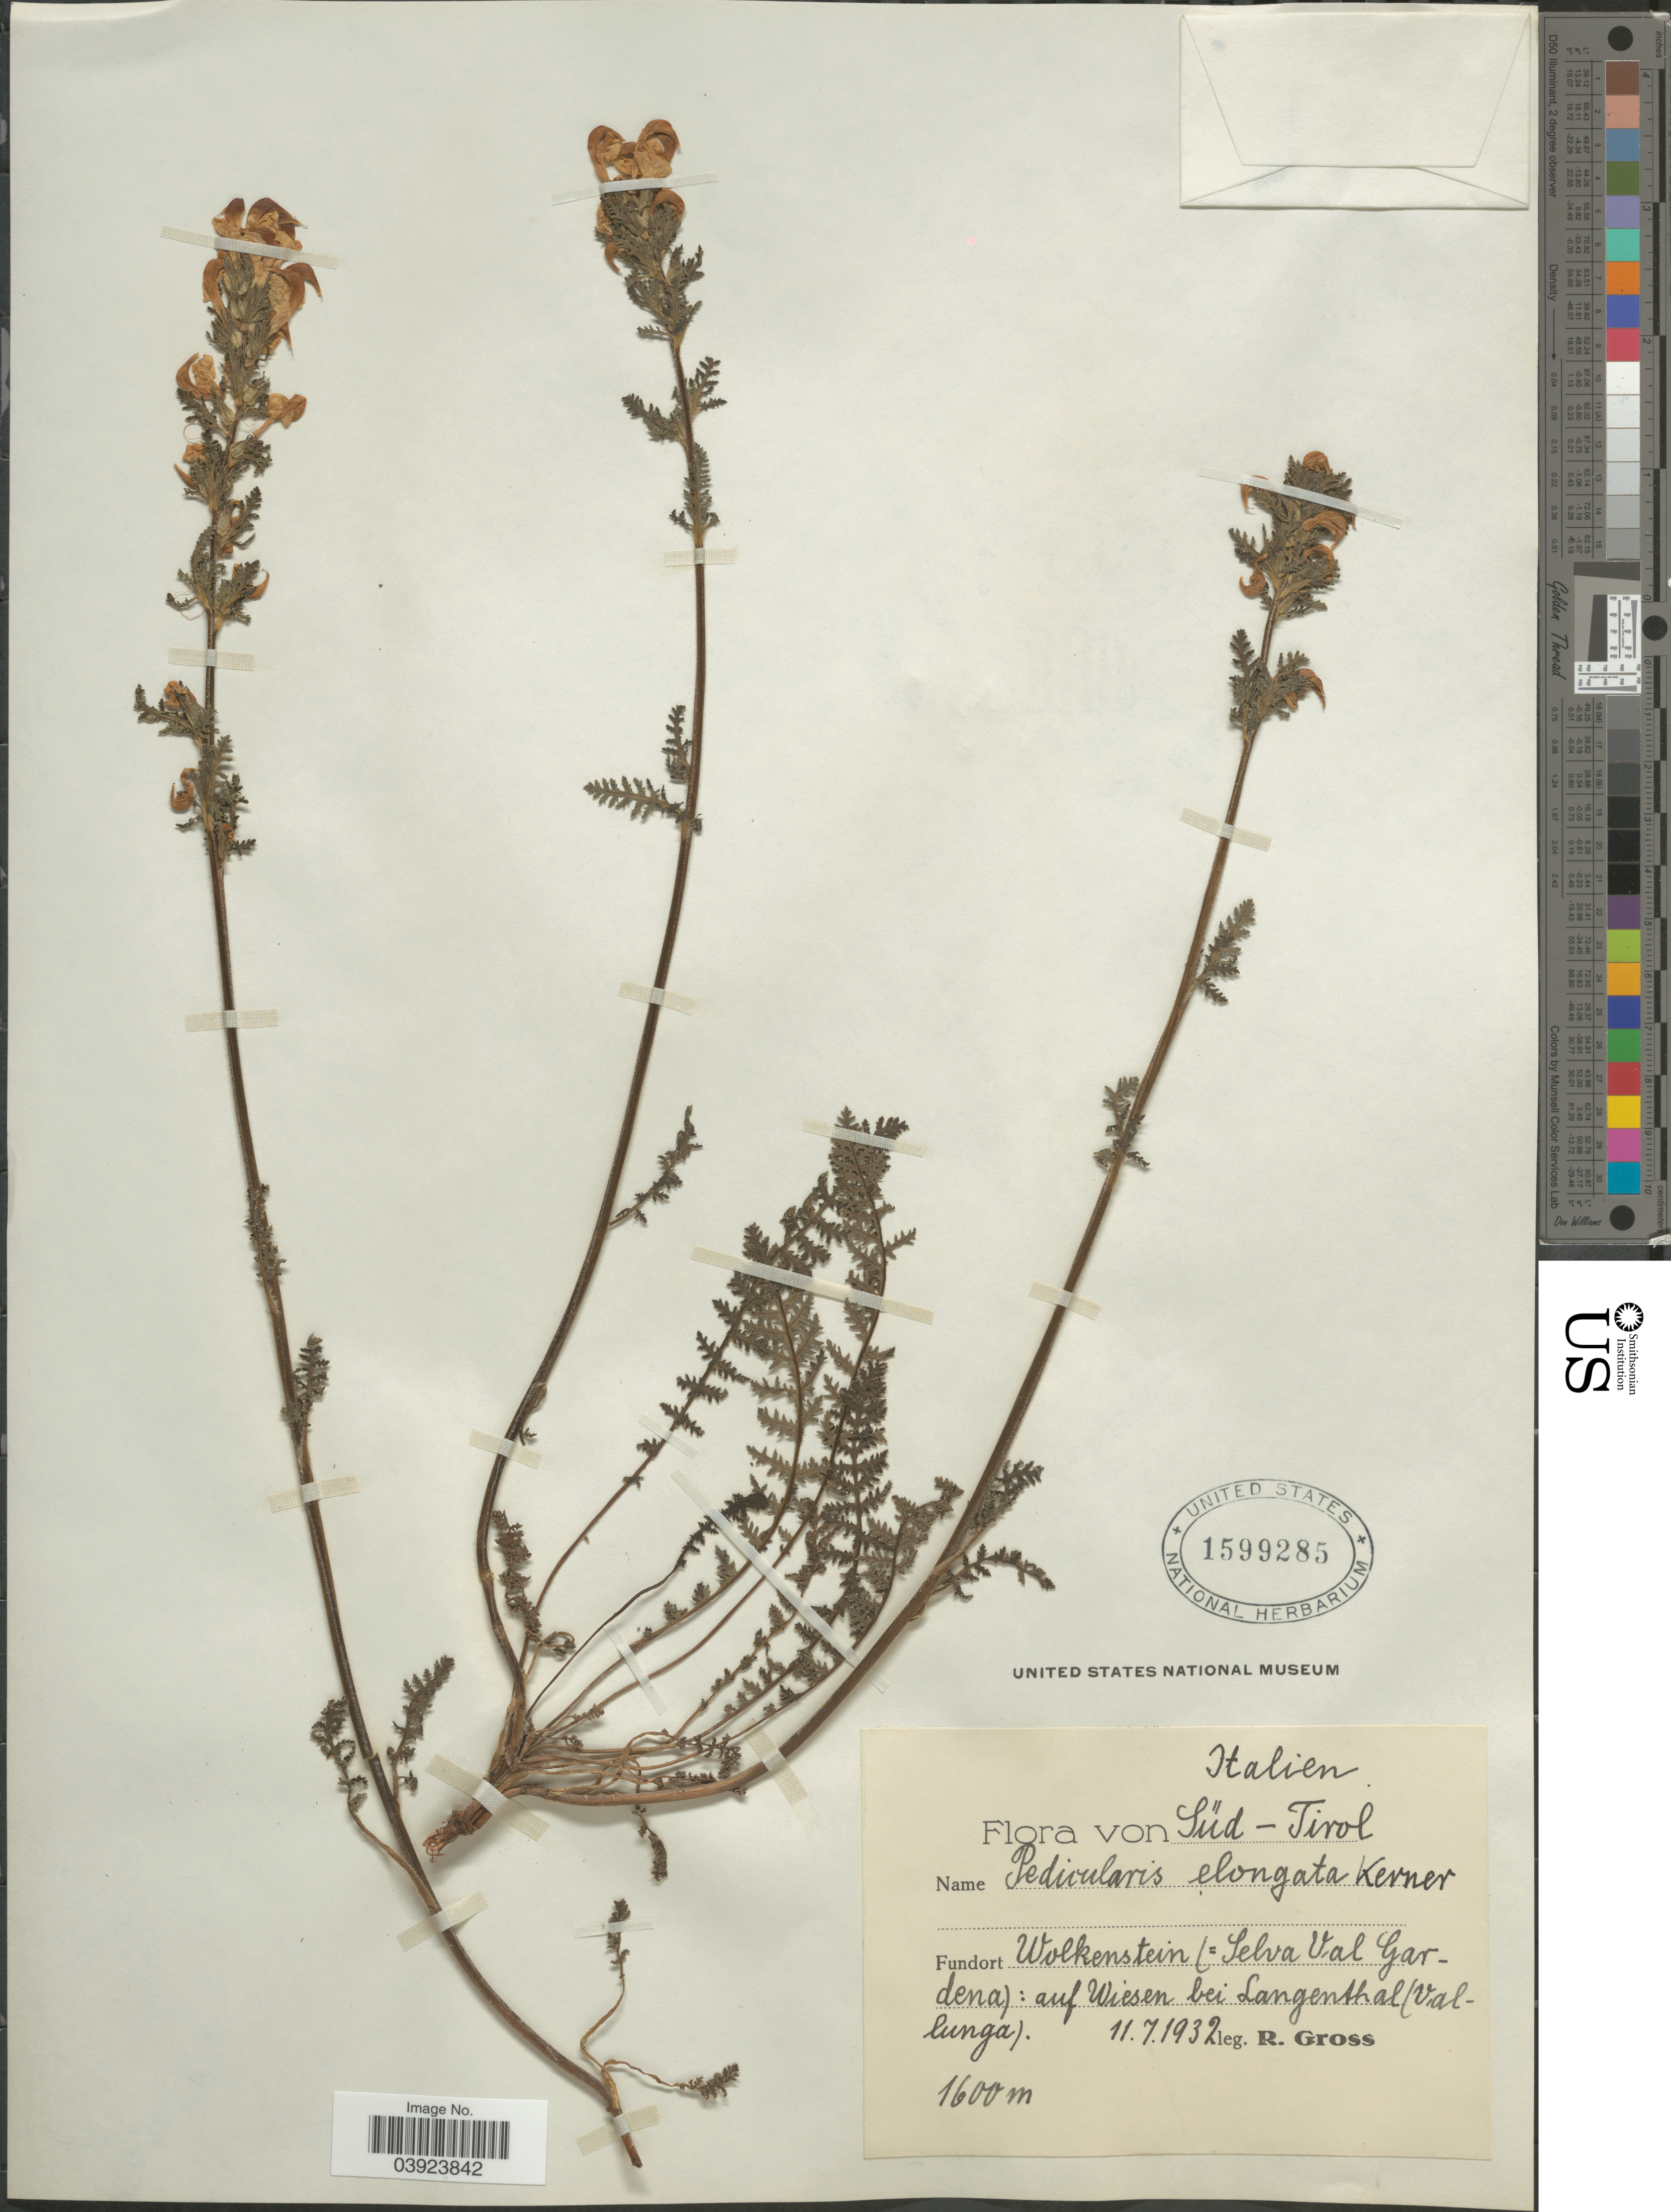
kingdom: Plantae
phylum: Tracheophyta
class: Magnoliopsida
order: Lamiales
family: Orobanchaceae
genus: Pedicularis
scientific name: Pedicularis elongata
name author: A. Kern.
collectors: R. Gross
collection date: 1932-07-11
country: Italy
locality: Süd-Tirol. Wolkenstein (= Selva Val Gardena): auf Wiesen bei Langenthal (Vallunga).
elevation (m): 1600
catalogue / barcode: US 1599285